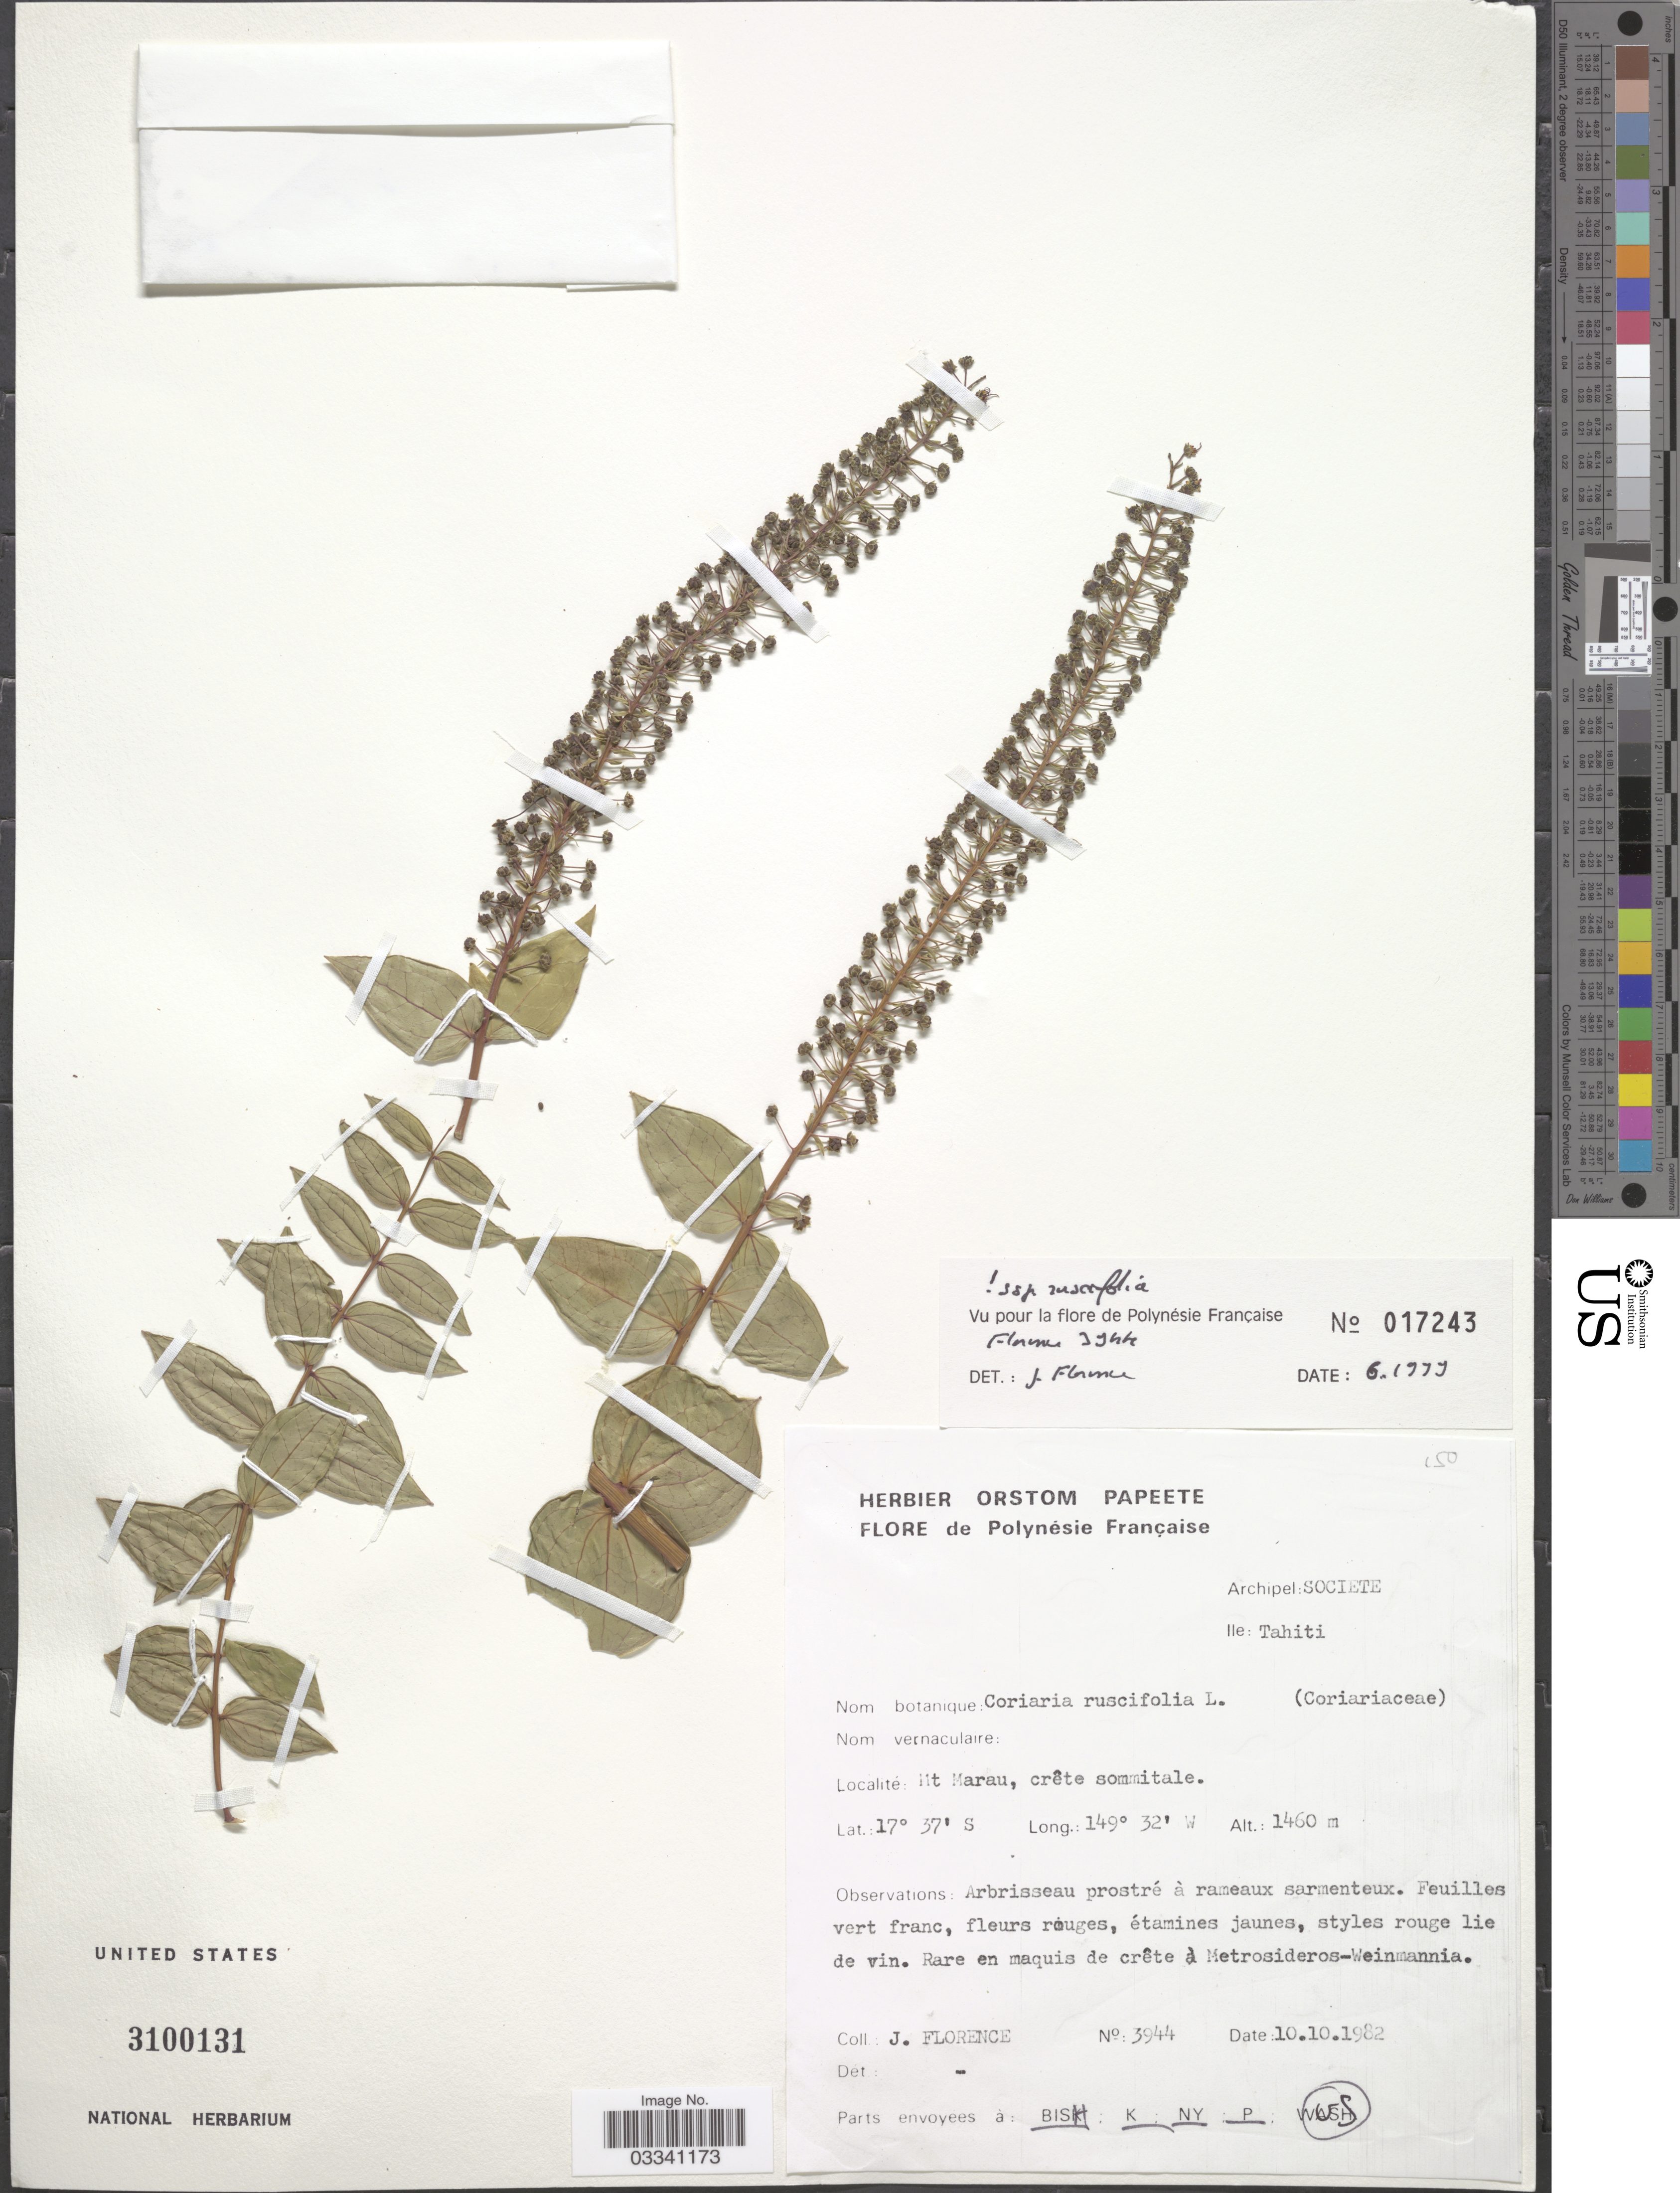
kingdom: Plantae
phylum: Tracheophyta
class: Magnoliopsida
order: Cucurbitales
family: Coriariaceae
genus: Coriaria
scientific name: Coriaria ruscifolia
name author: L.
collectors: J. Florence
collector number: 3944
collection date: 1982-10-10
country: French Polynesia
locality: Polynésie Française. Archipel: Societe, Ile: Tahiti. Mt Marau, crête sommitale.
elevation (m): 1460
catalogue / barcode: US 3100131